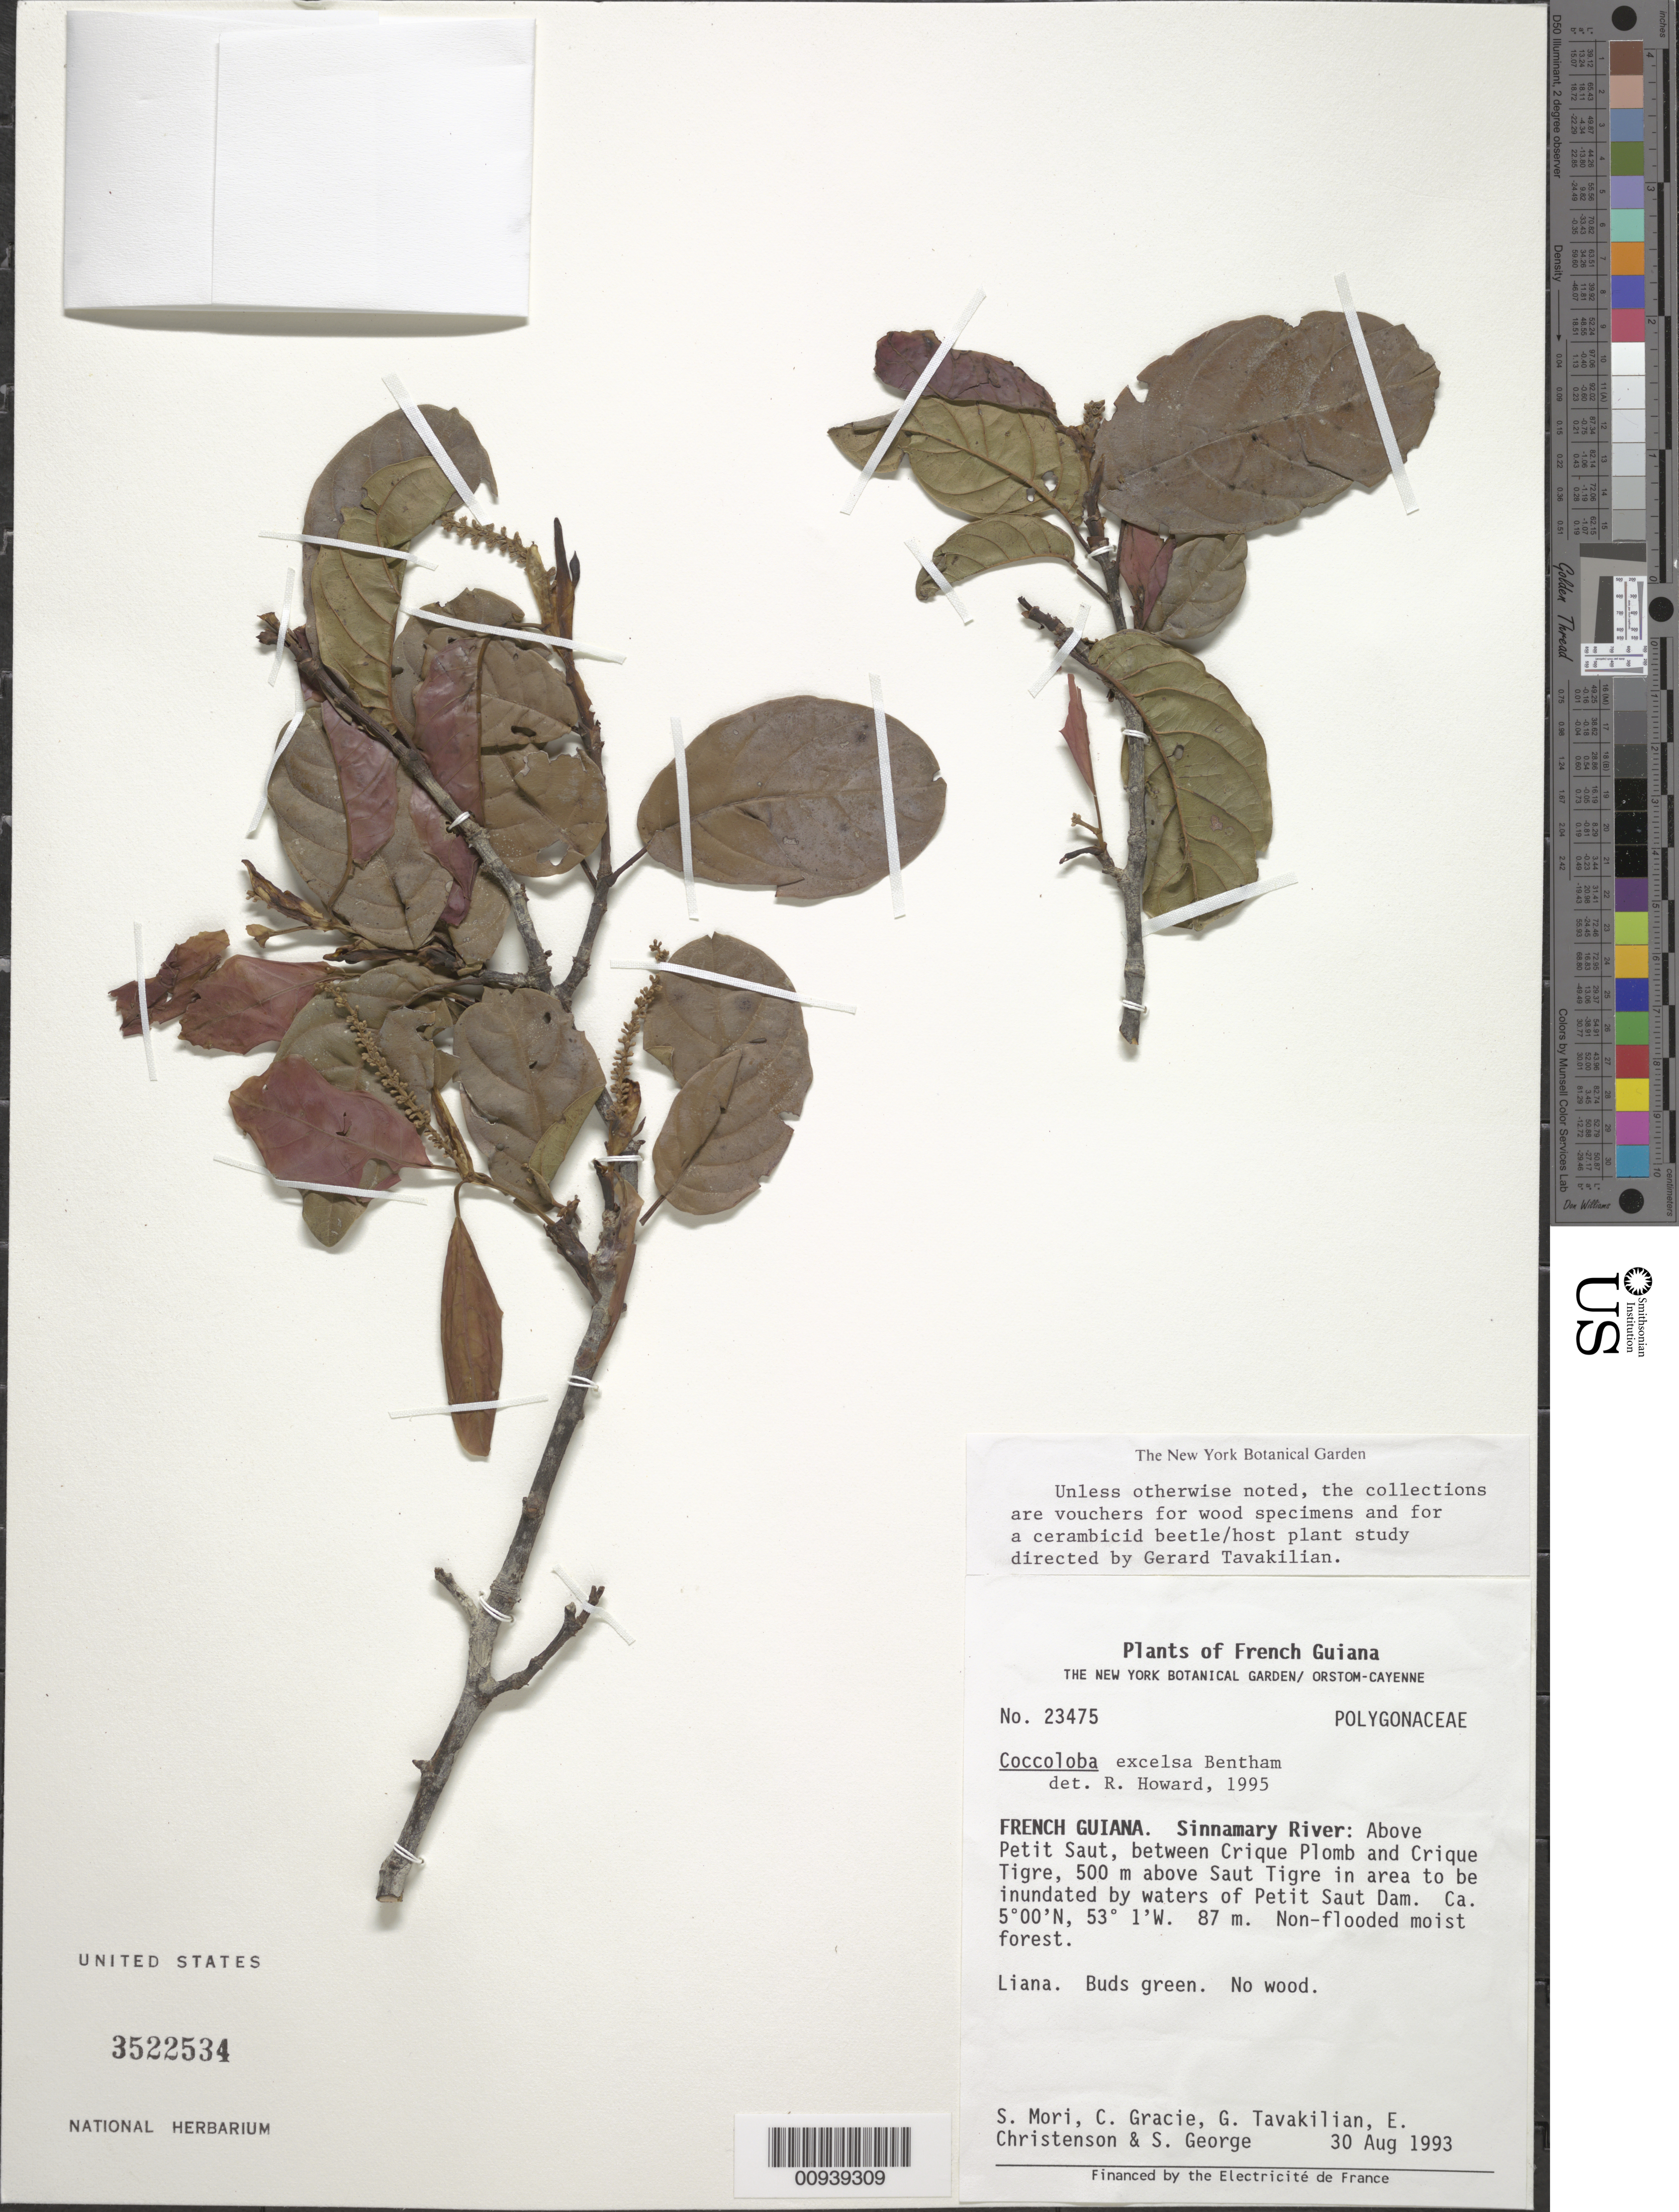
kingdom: Plantae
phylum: Tracheophyta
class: Magnoliopsida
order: Caryophyllales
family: Polygonaceae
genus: Coccoloba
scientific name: Coccoloba excelsa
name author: Benth.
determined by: Howard, R. A.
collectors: S. Mori, C. A. Gracie, G. Tavakilian, E. Christenson & S. George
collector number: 23475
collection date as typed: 30-Aug-93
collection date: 1993-08-30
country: French Guiana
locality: Sinnamary River, above Petit Saut, between Crique Plomb and Crique Tigre, 500 m above Saut Tigre in area to be inundated by waters of Petit Saut Dam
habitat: Non-flooded moist forest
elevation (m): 87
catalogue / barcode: US 3522534